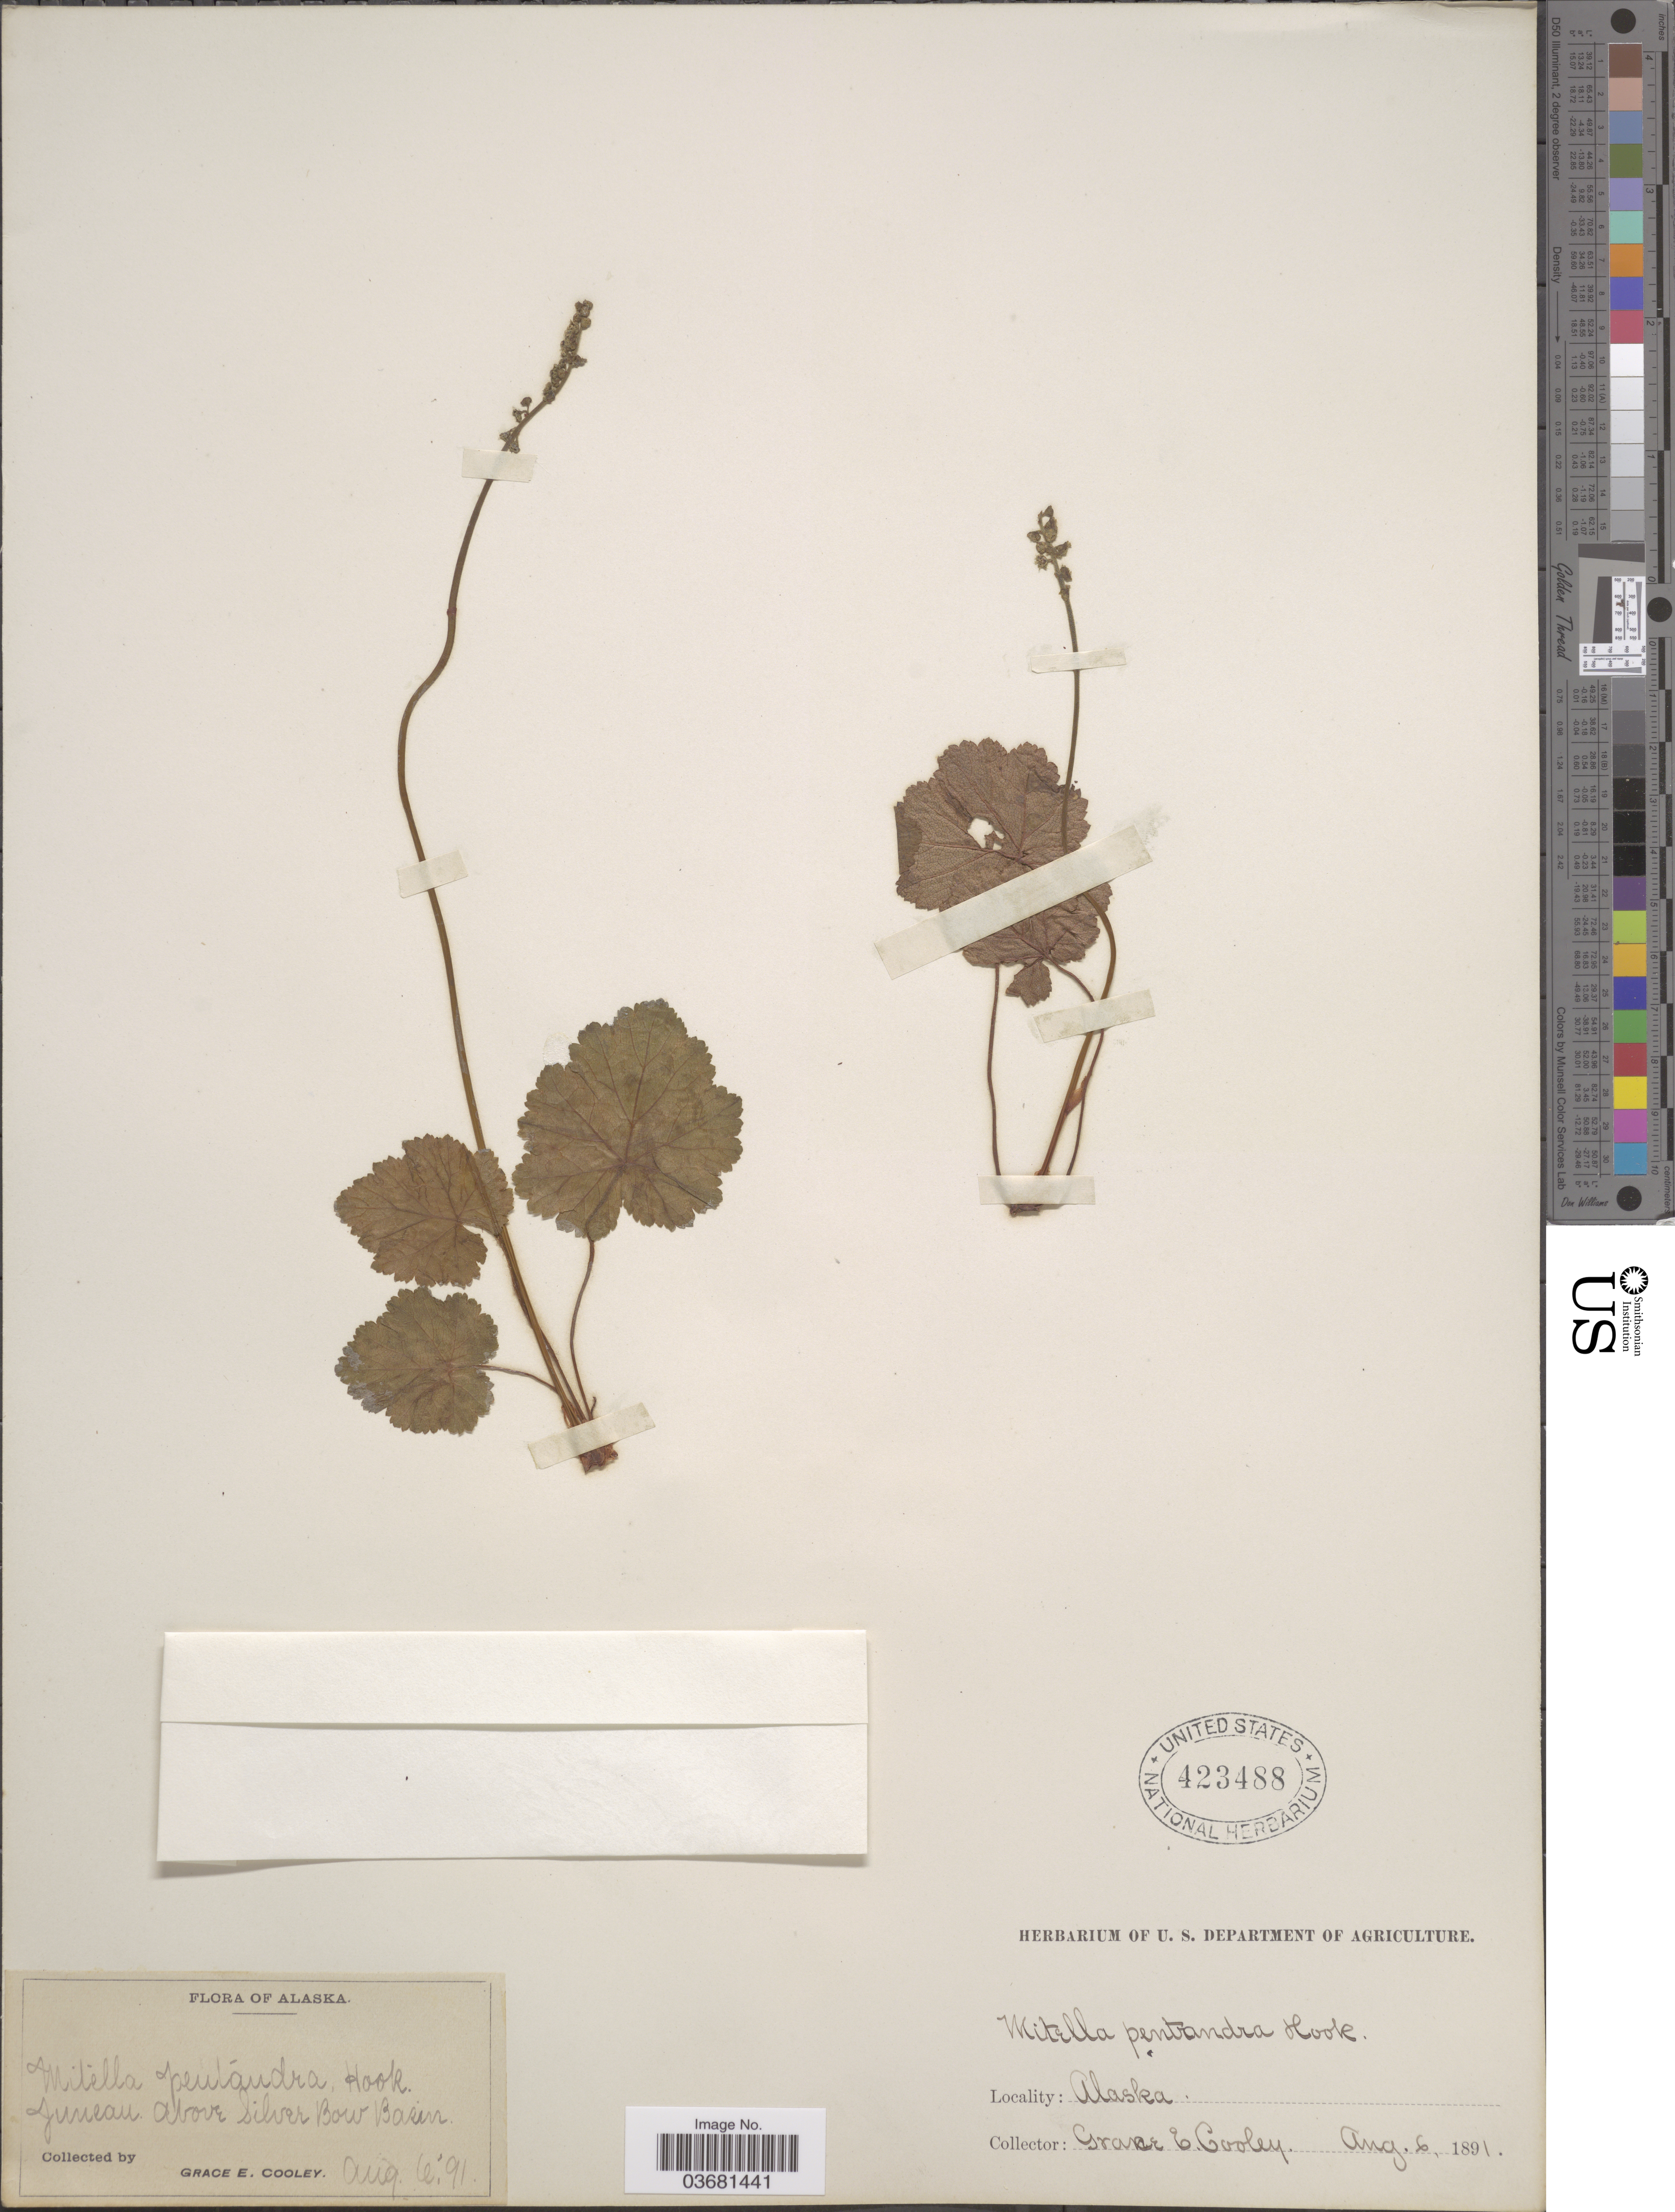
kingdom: Plantae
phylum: Tracheophyta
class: Magnoliopsida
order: Saxifragales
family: Saxifragaceae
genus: Mitella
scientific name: Mitella pentandra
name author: Hook.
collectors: G. E. Cooley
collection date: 1891-08-06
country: United States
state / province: Alaska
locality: Juneau above Silver Bow Basin.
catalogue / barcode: US 423488